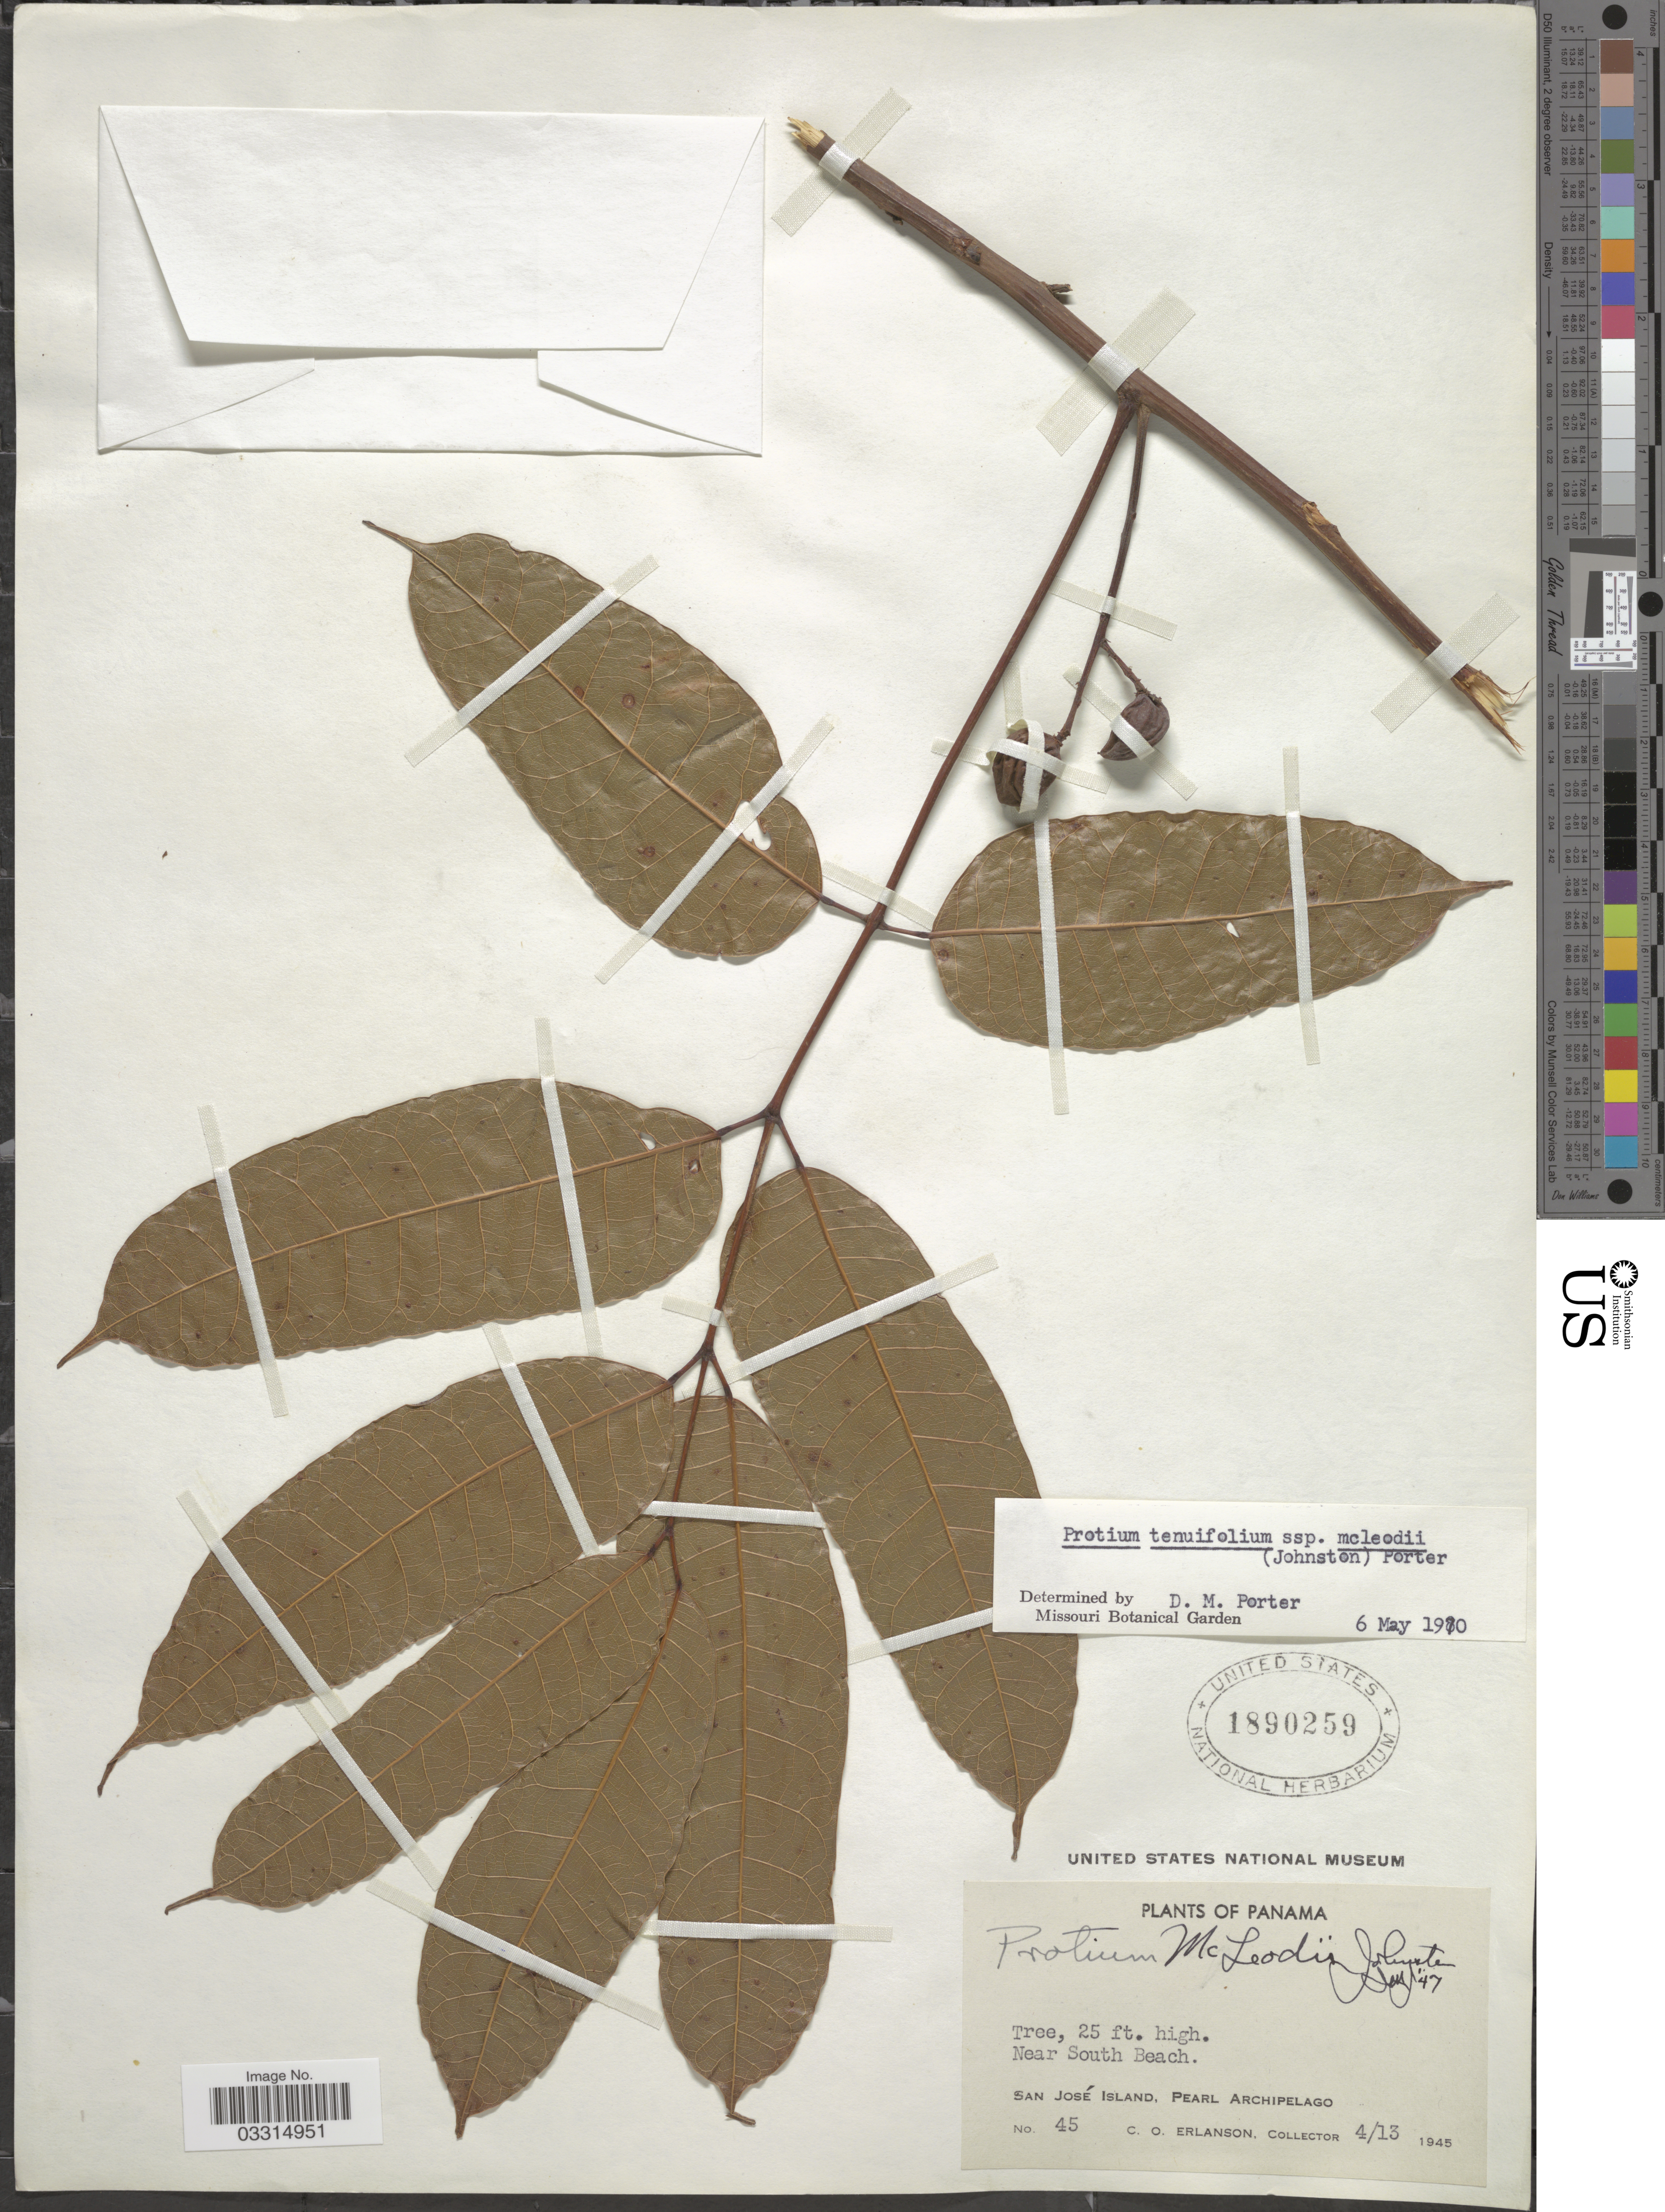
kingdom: Plantae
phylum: Tracheophyta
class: Magnoliopsida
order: Sapindales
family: Burseraceae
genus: Protium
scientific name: Protium tenuifolium var. mcleodii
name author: (I.M. Johnst.) D.M. Porter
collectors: C. O. Erlanson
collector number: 45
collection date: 1945-04-13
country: Panama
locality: Near South Beach. San José Island, Pearl Archipelago.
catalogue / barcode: US 1890259